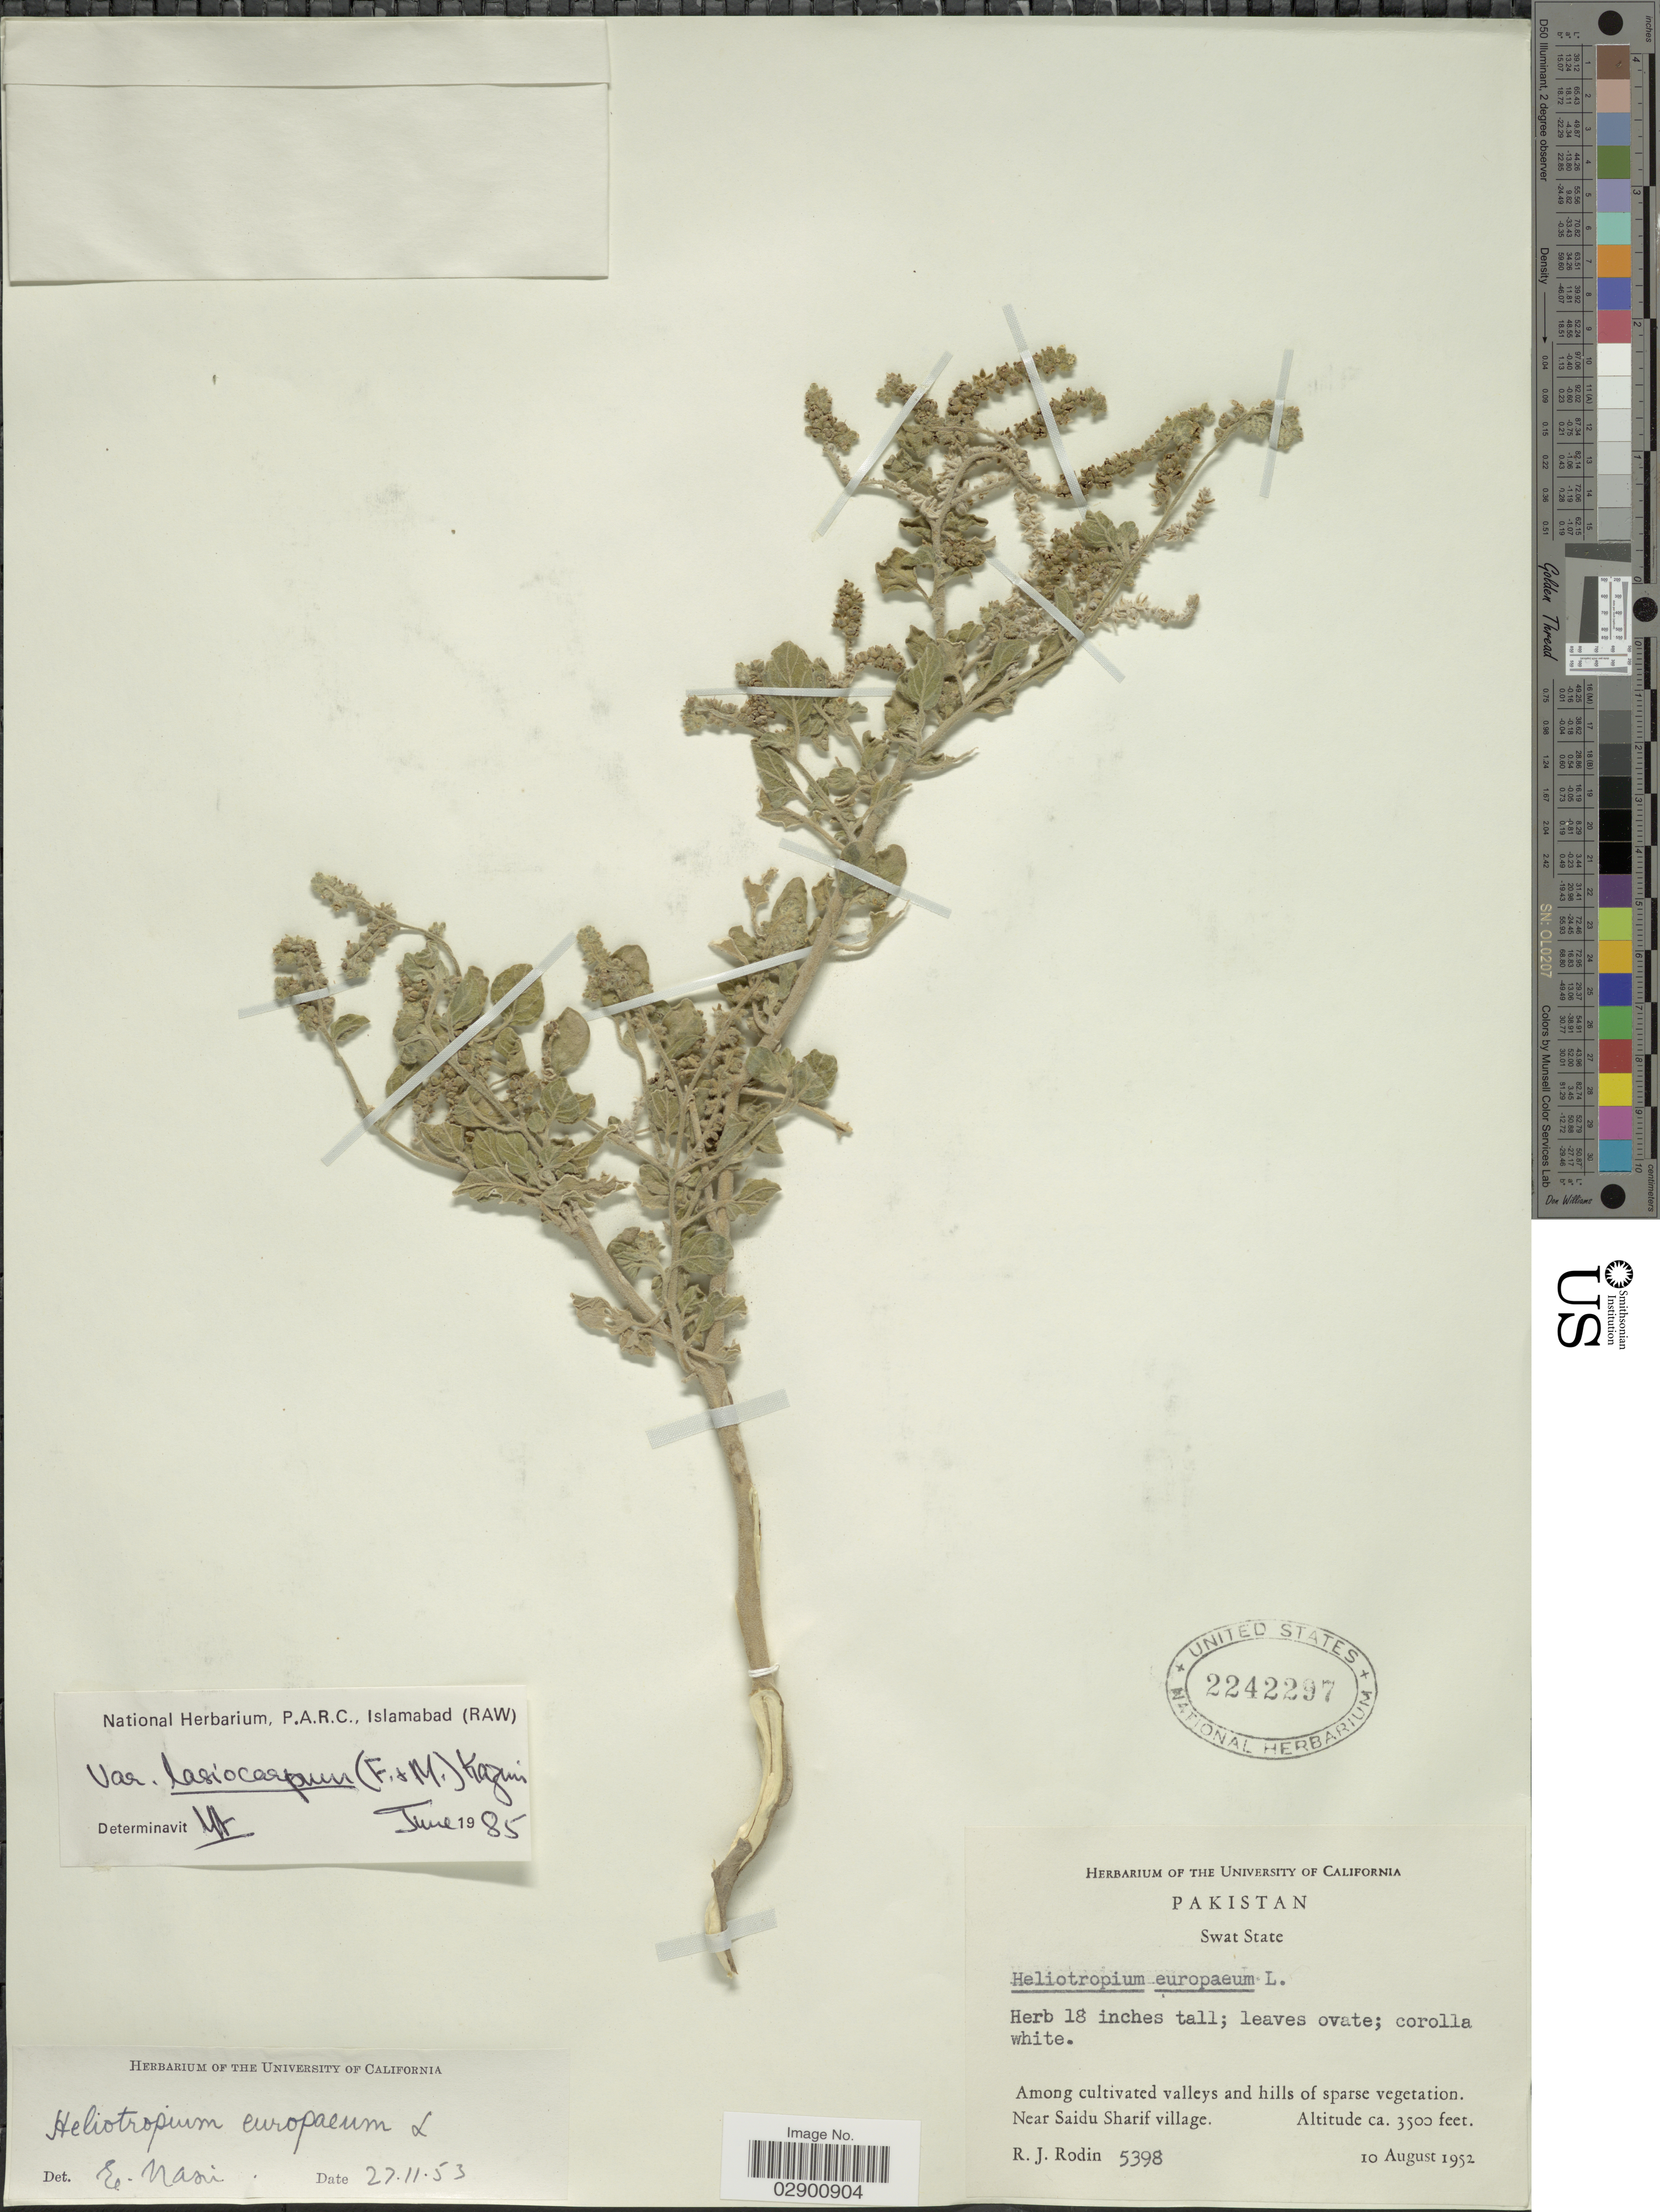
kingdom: Plantae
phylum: Tracheophyta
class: Magnoliopsida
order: Boraginales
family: Heliotropiaceae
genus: Heliotropium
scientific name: Heliotropium europaeum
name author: L.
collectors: R. J. Rodin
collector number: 5398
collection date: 1952-08-10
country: Pakistan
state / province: Khyber Pakhtunkhwa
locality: Swat State. Near Saidu Sharif village.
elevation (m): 1067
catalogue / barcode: US 2242297